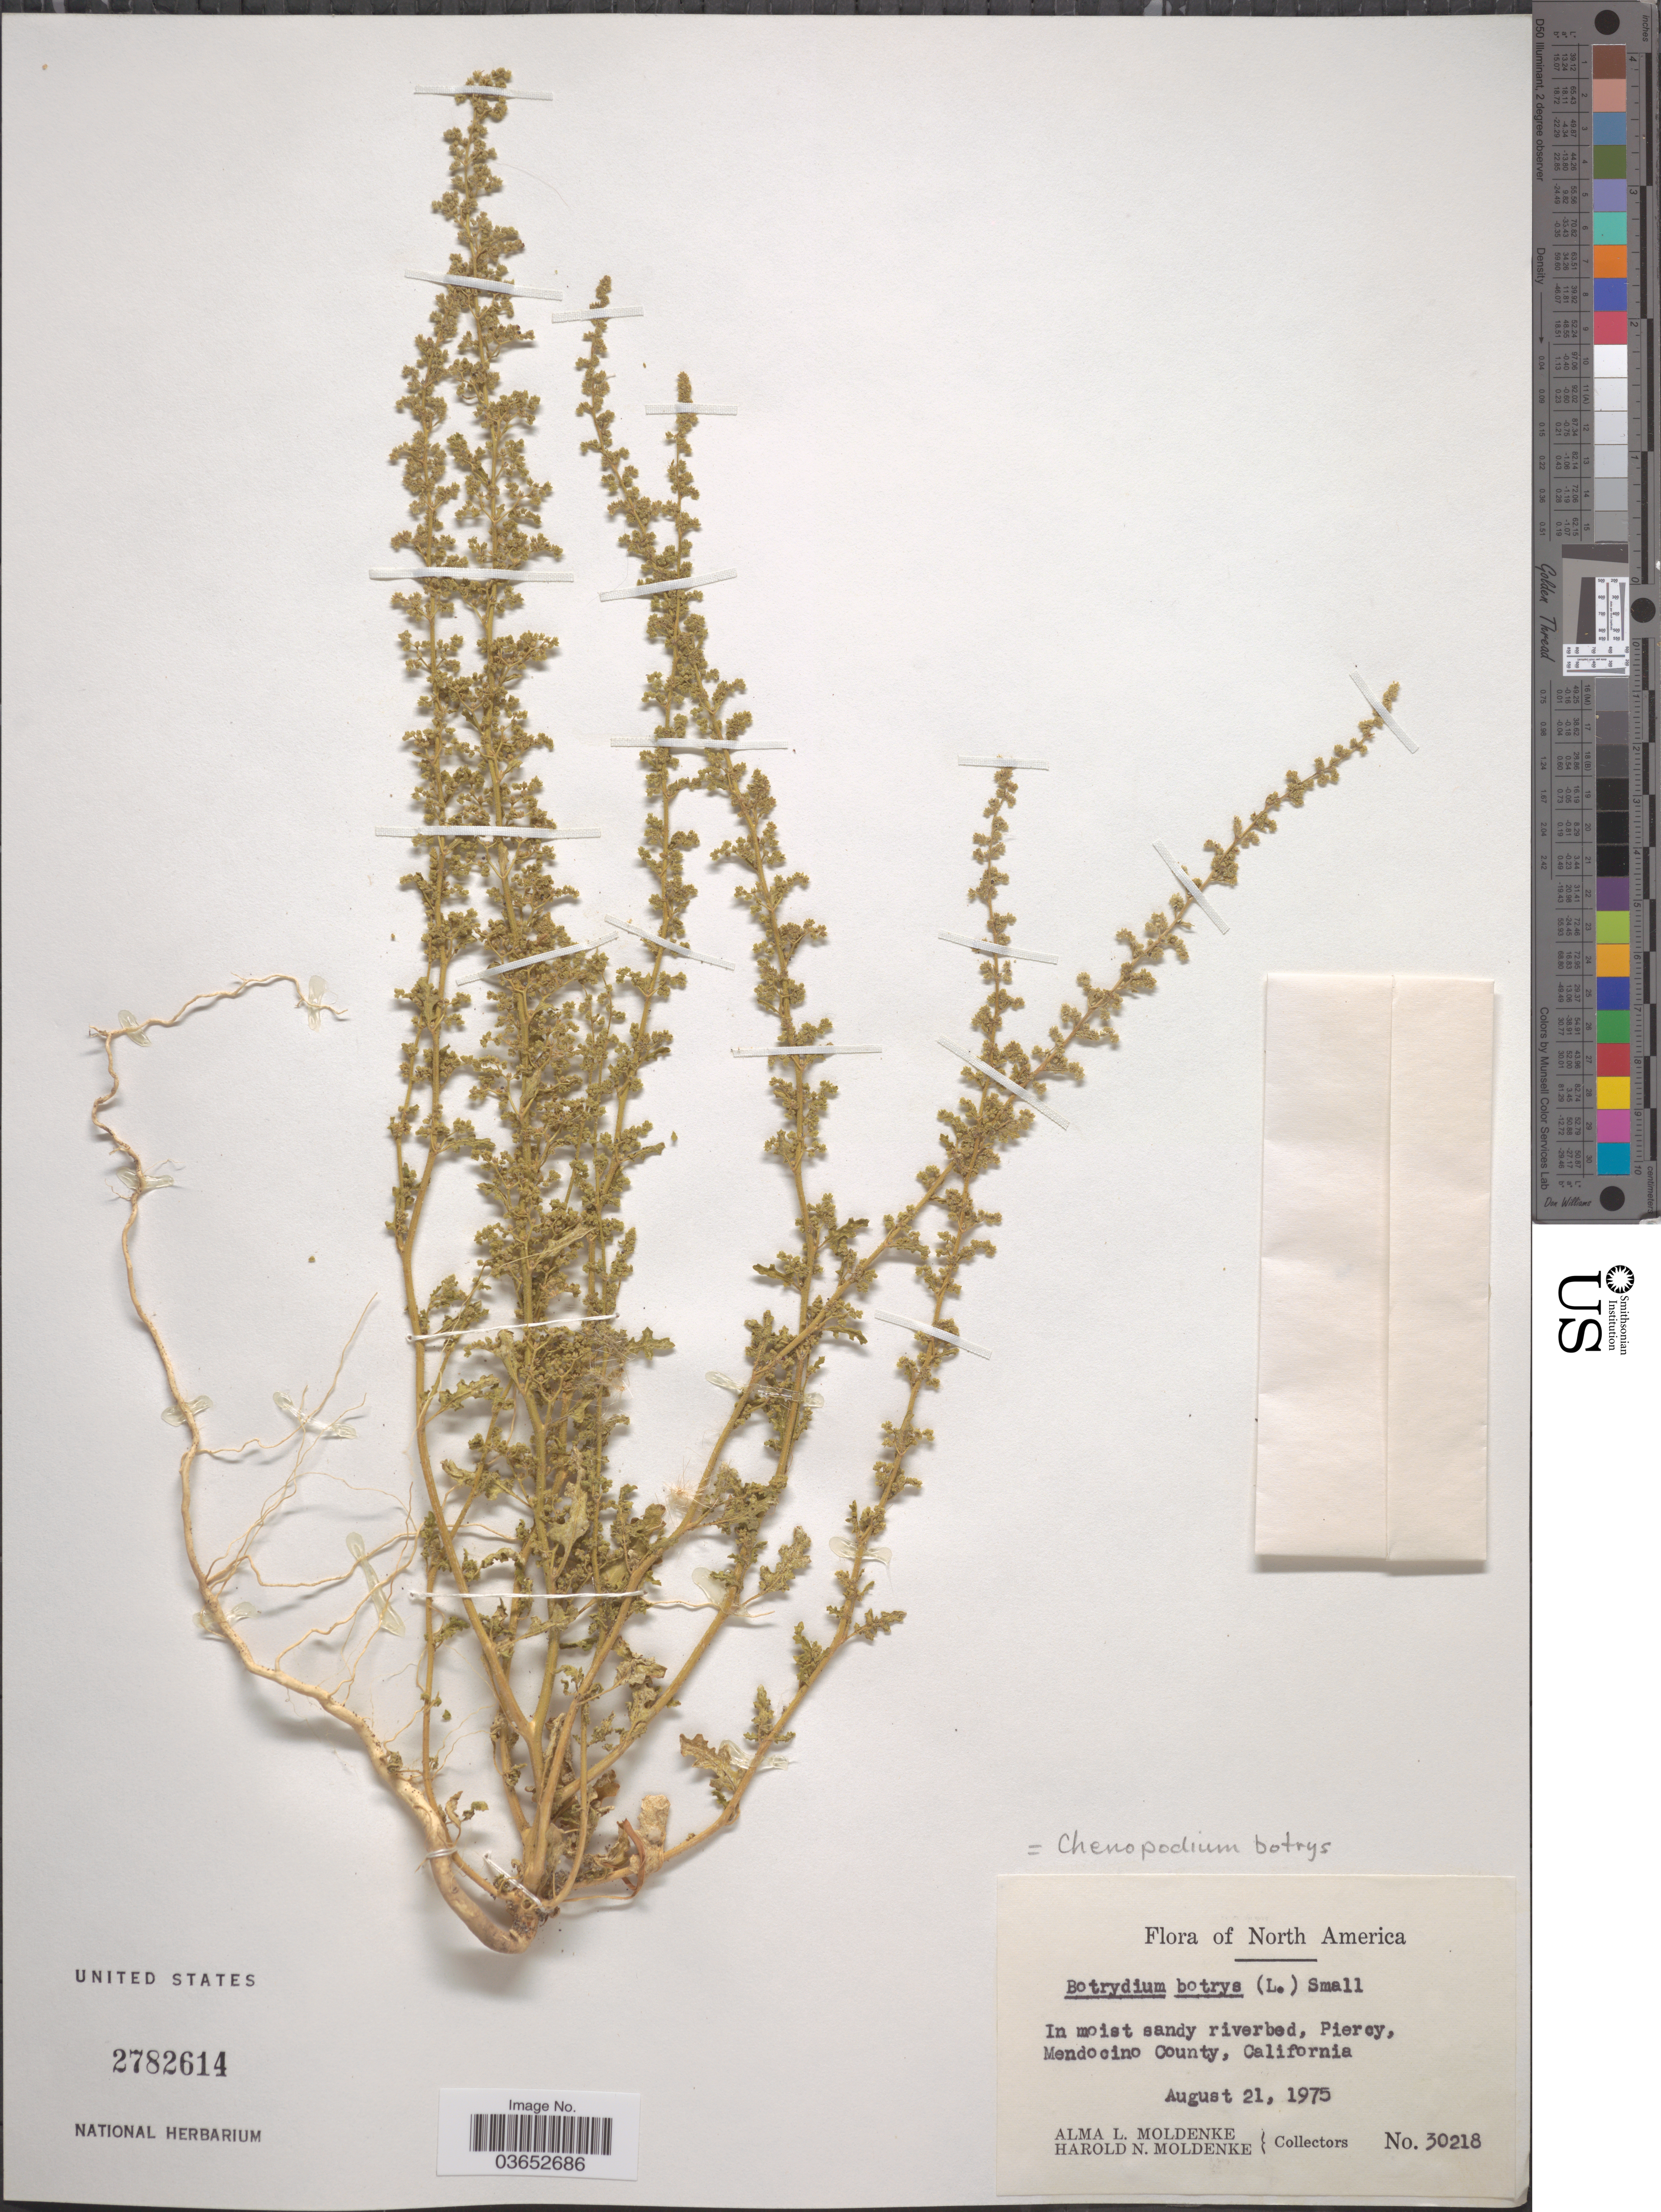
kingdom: Plantae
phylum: Tracheophyta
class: Magnoliopsida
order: Caryophyllales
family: Amaranthaceae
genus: Chenopodium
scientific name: Chenopodium botrys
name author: L.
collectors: A. L. Moldenke & H. N. Moldenke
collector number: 30218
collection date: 1975-08-21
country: United States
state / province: California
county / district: Mendocino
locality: Piercy, Mendocino County.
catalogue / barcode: US 2782614